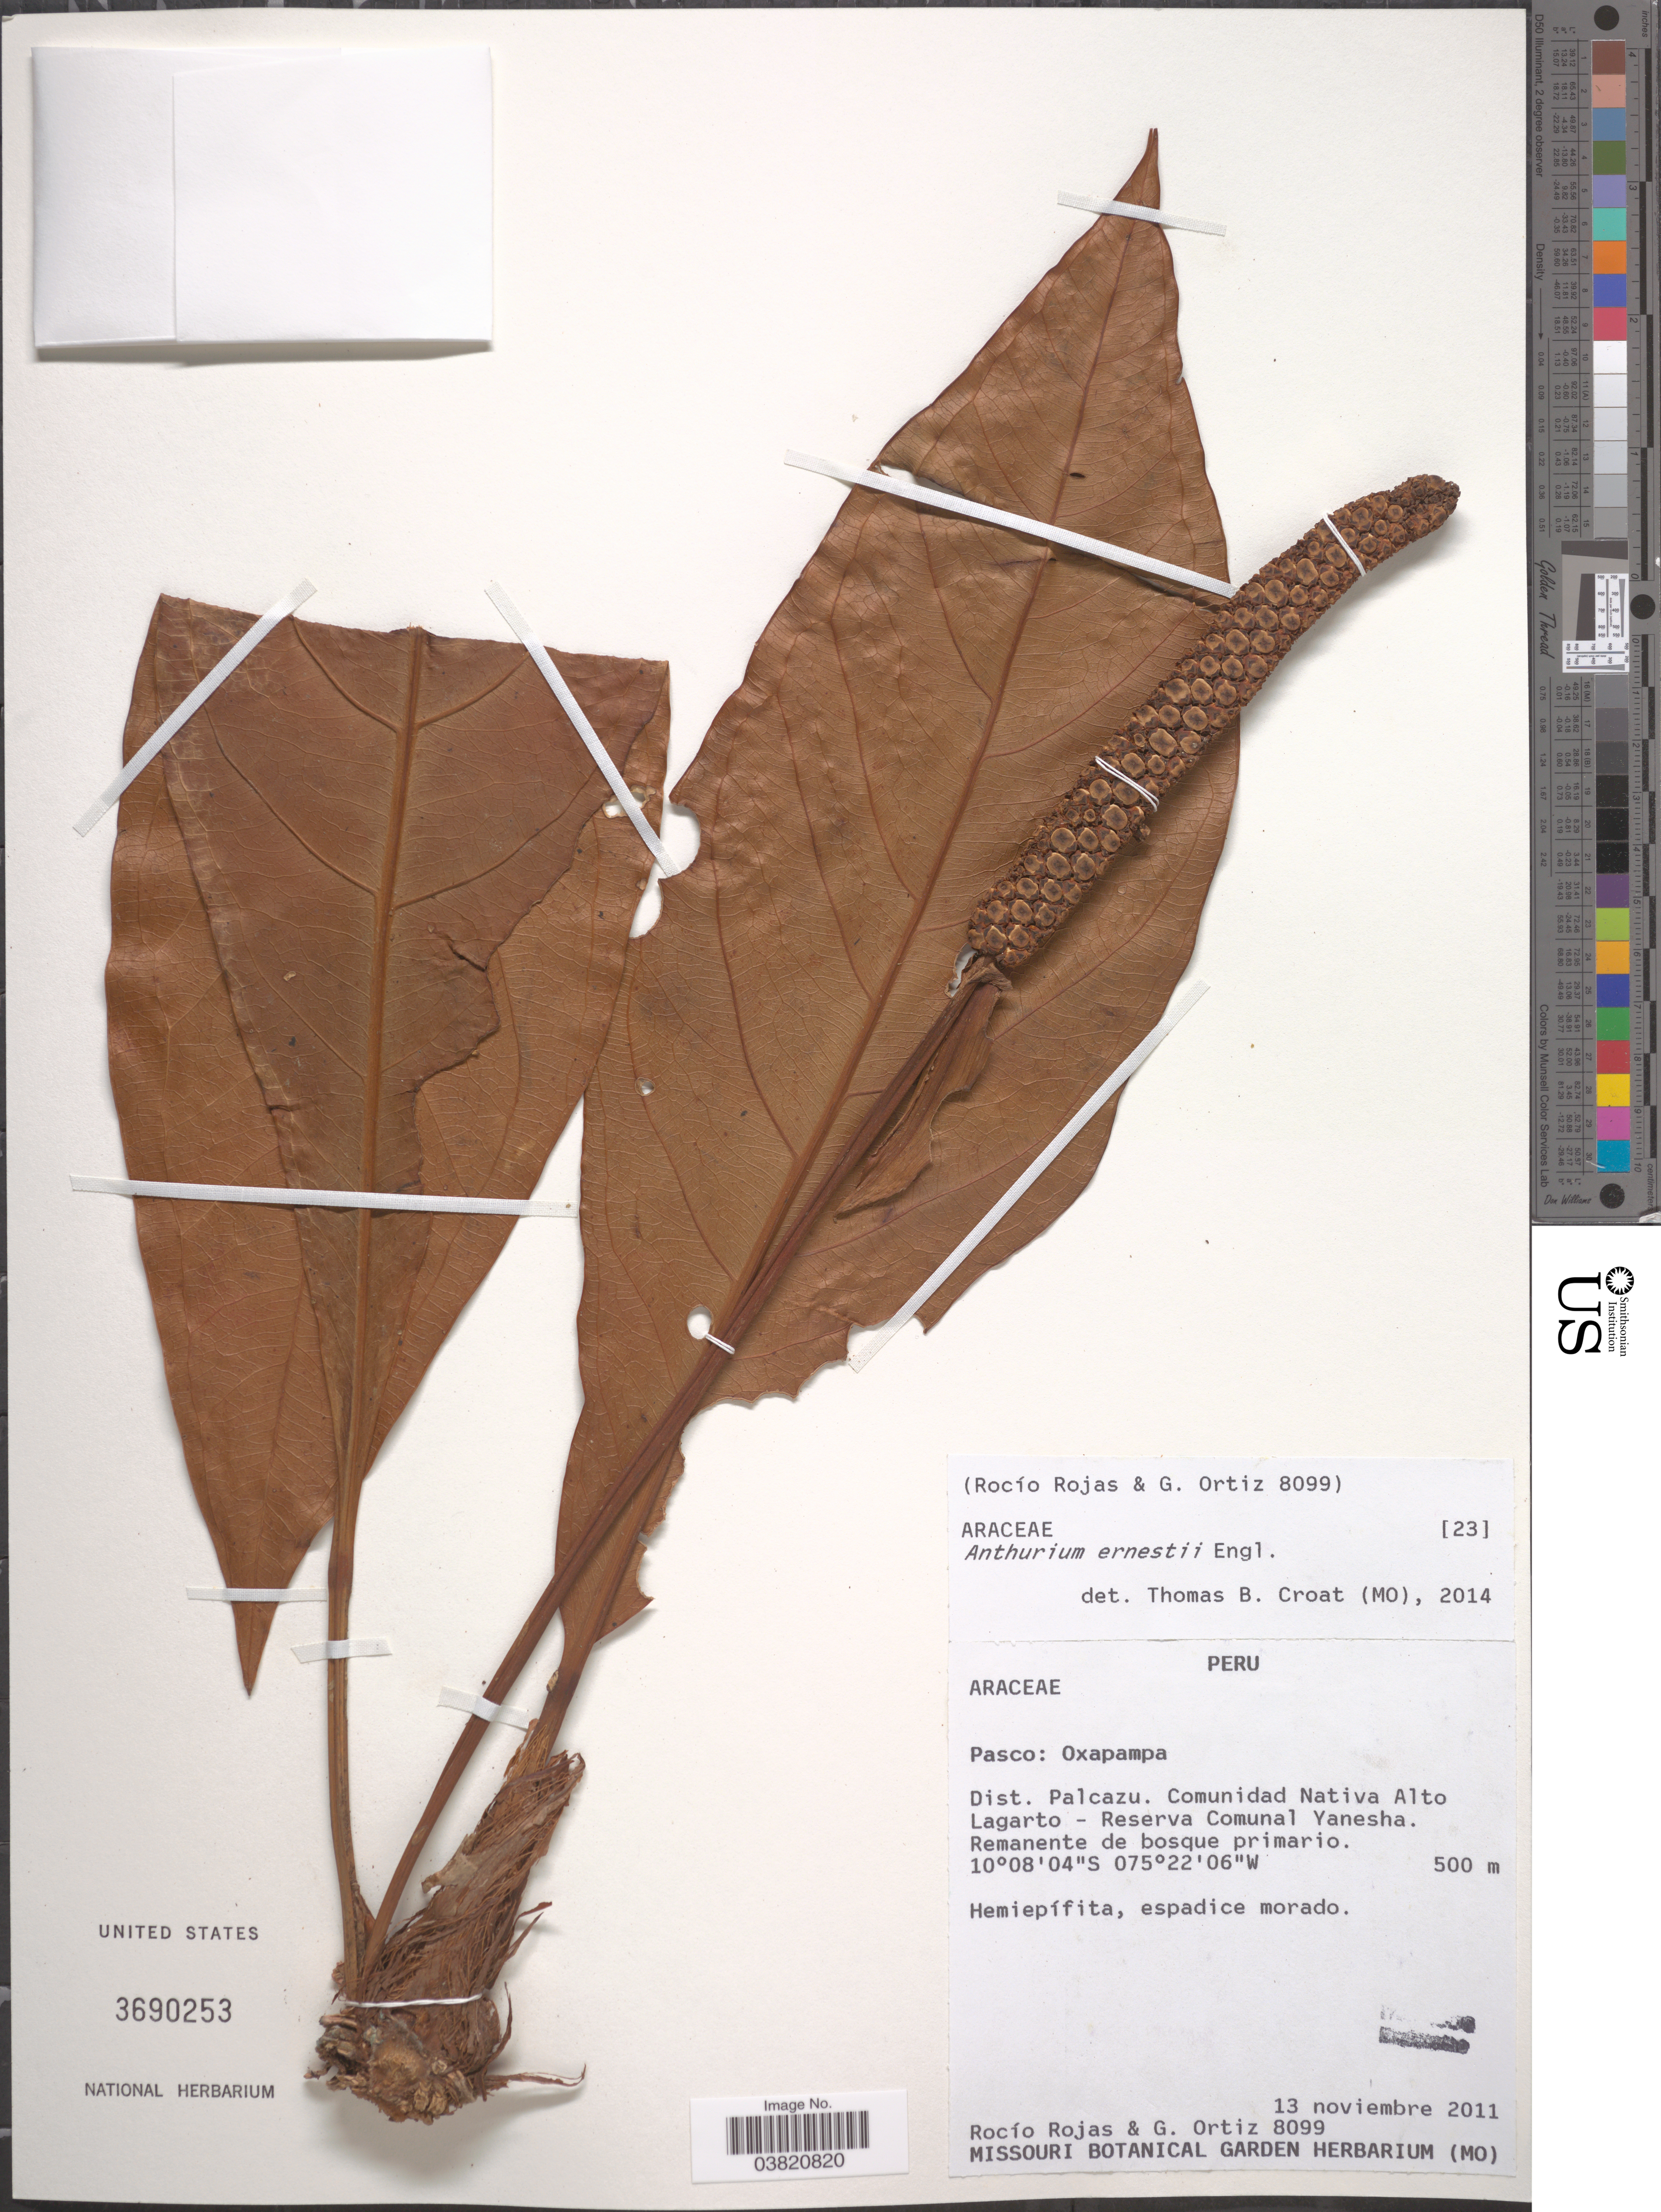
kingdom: Plantae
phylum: Tracheophyta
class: Liliopsida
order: Alismatales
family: Araceae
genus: Anthurium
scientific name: Anthurium eminens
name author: Schott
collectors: R. Rojas & G. Ortiz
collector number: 8099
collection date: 2011-11-13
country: Peru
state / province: Pasco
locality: Oxapampa. Dist. Palcazu. Comunidad Nativa Alto Lagarto - Reserva Comunal Yanesha.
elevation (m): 500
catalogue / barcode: US 3690253